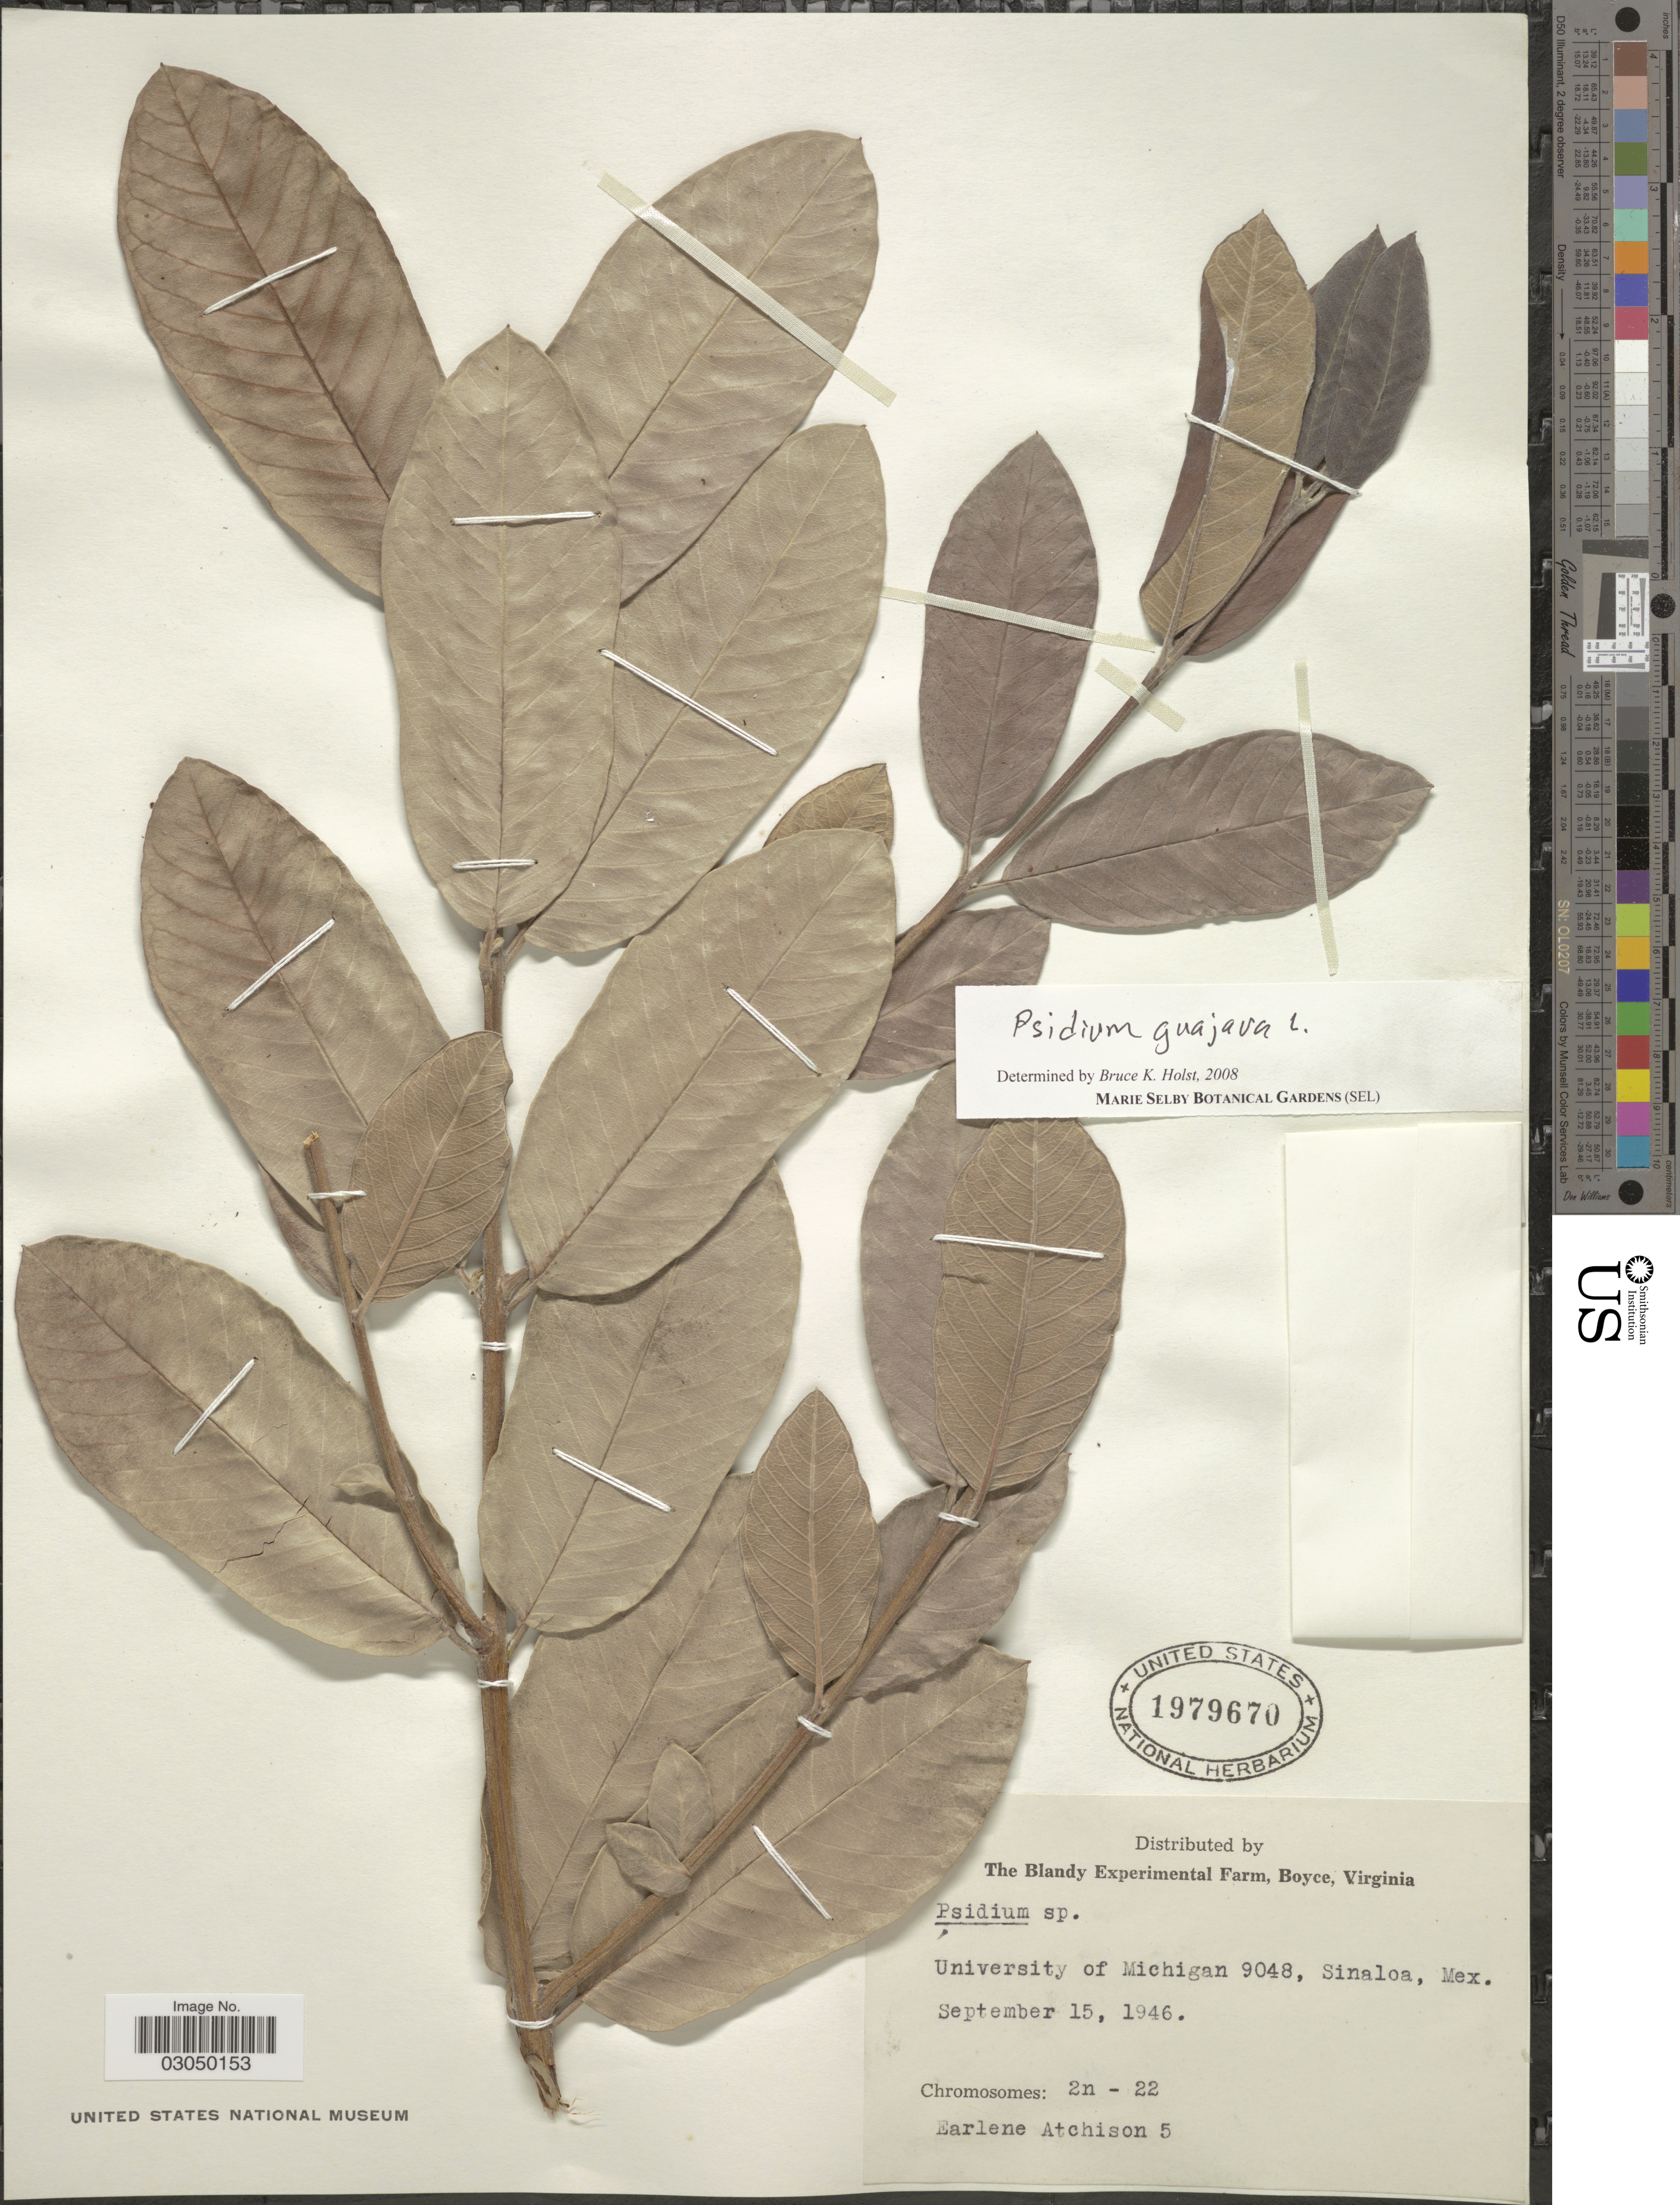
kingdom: Plantae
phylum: Tracheophyta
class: Magnoliopsida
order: Myrtales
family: Myrtaceae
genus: Psidium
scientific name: Psidium guajava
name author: L.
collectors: E. Atchison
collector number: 5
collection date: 1946-09-15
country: United States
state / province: Virginia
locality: The Blandy Experimental Farm, Boyce.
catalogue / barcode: US 1979670